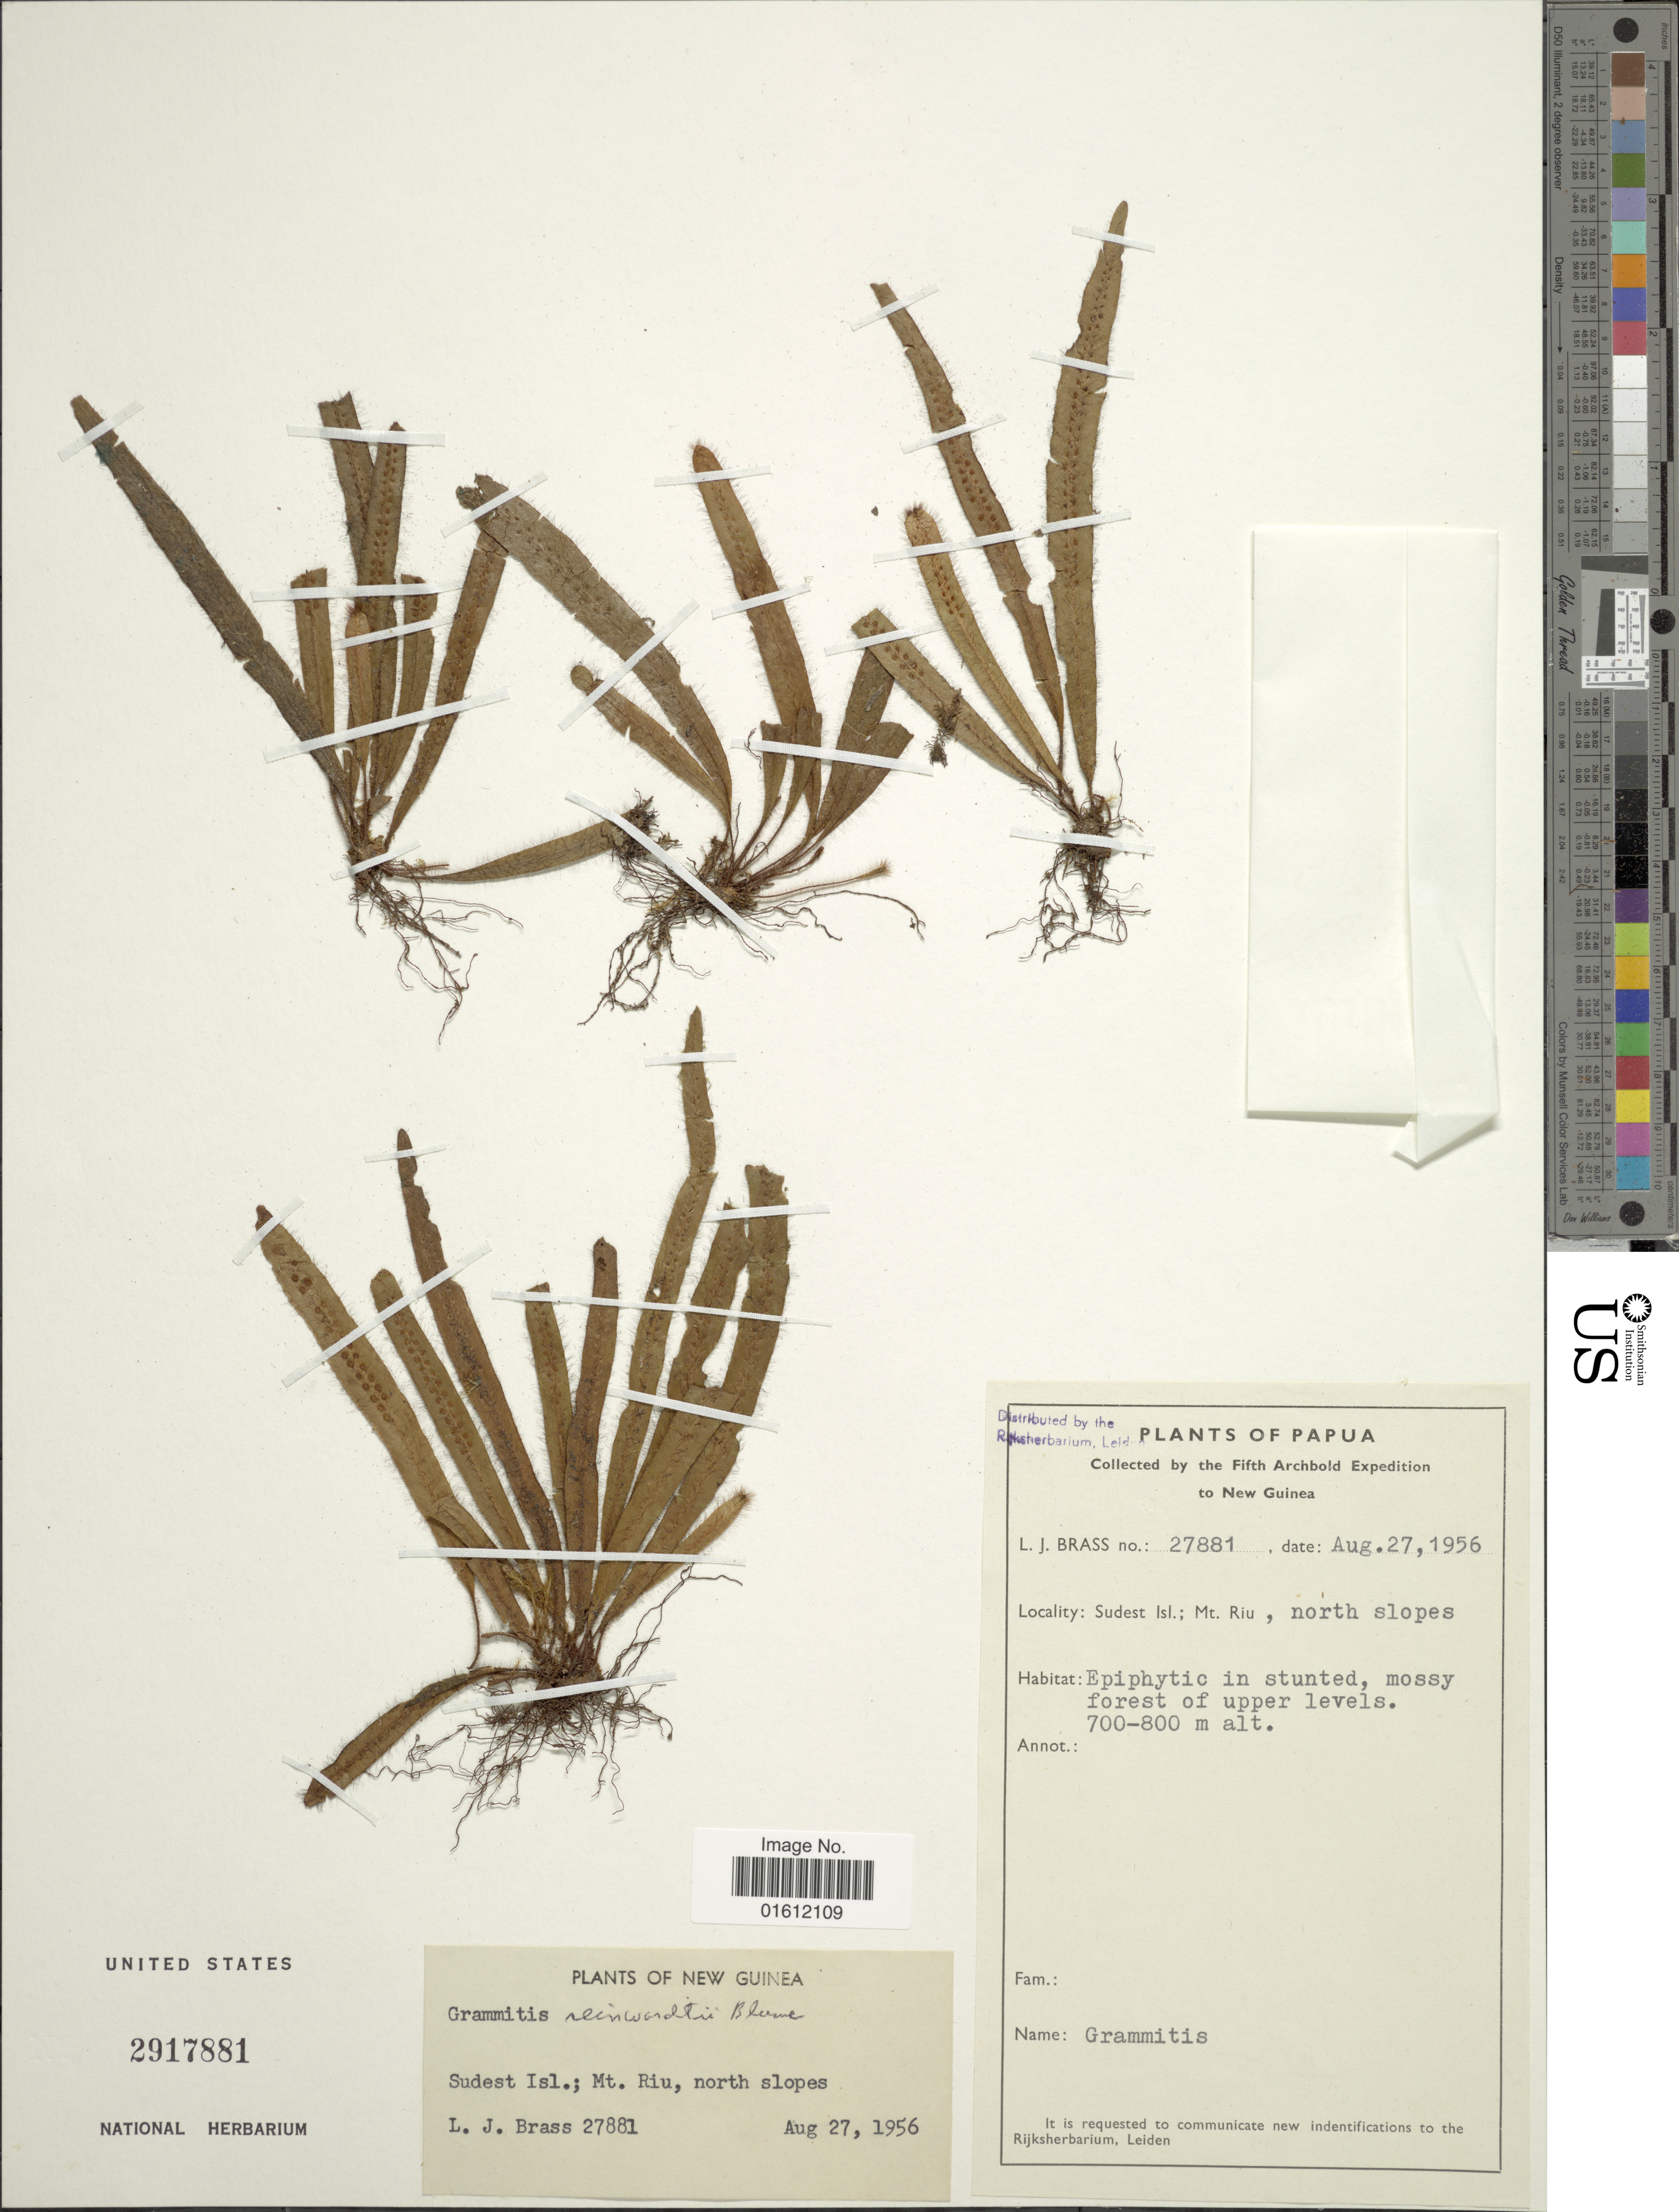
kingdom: Plantae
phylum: Tracheophyta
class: Polypodiopsida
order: Polypodiales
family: Polypodiaceae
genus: Oreogrammitis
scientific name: Oreogrammitis reinwardtii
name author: (Blume) Parris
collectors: L. J. Brass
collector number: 27881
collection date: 1956-08-27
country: Papua New Guinea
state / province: Milne Bay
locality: Sudest Isl; Mt Riu, north slopes, New Guinea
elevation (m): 700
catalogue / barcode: US 2917881